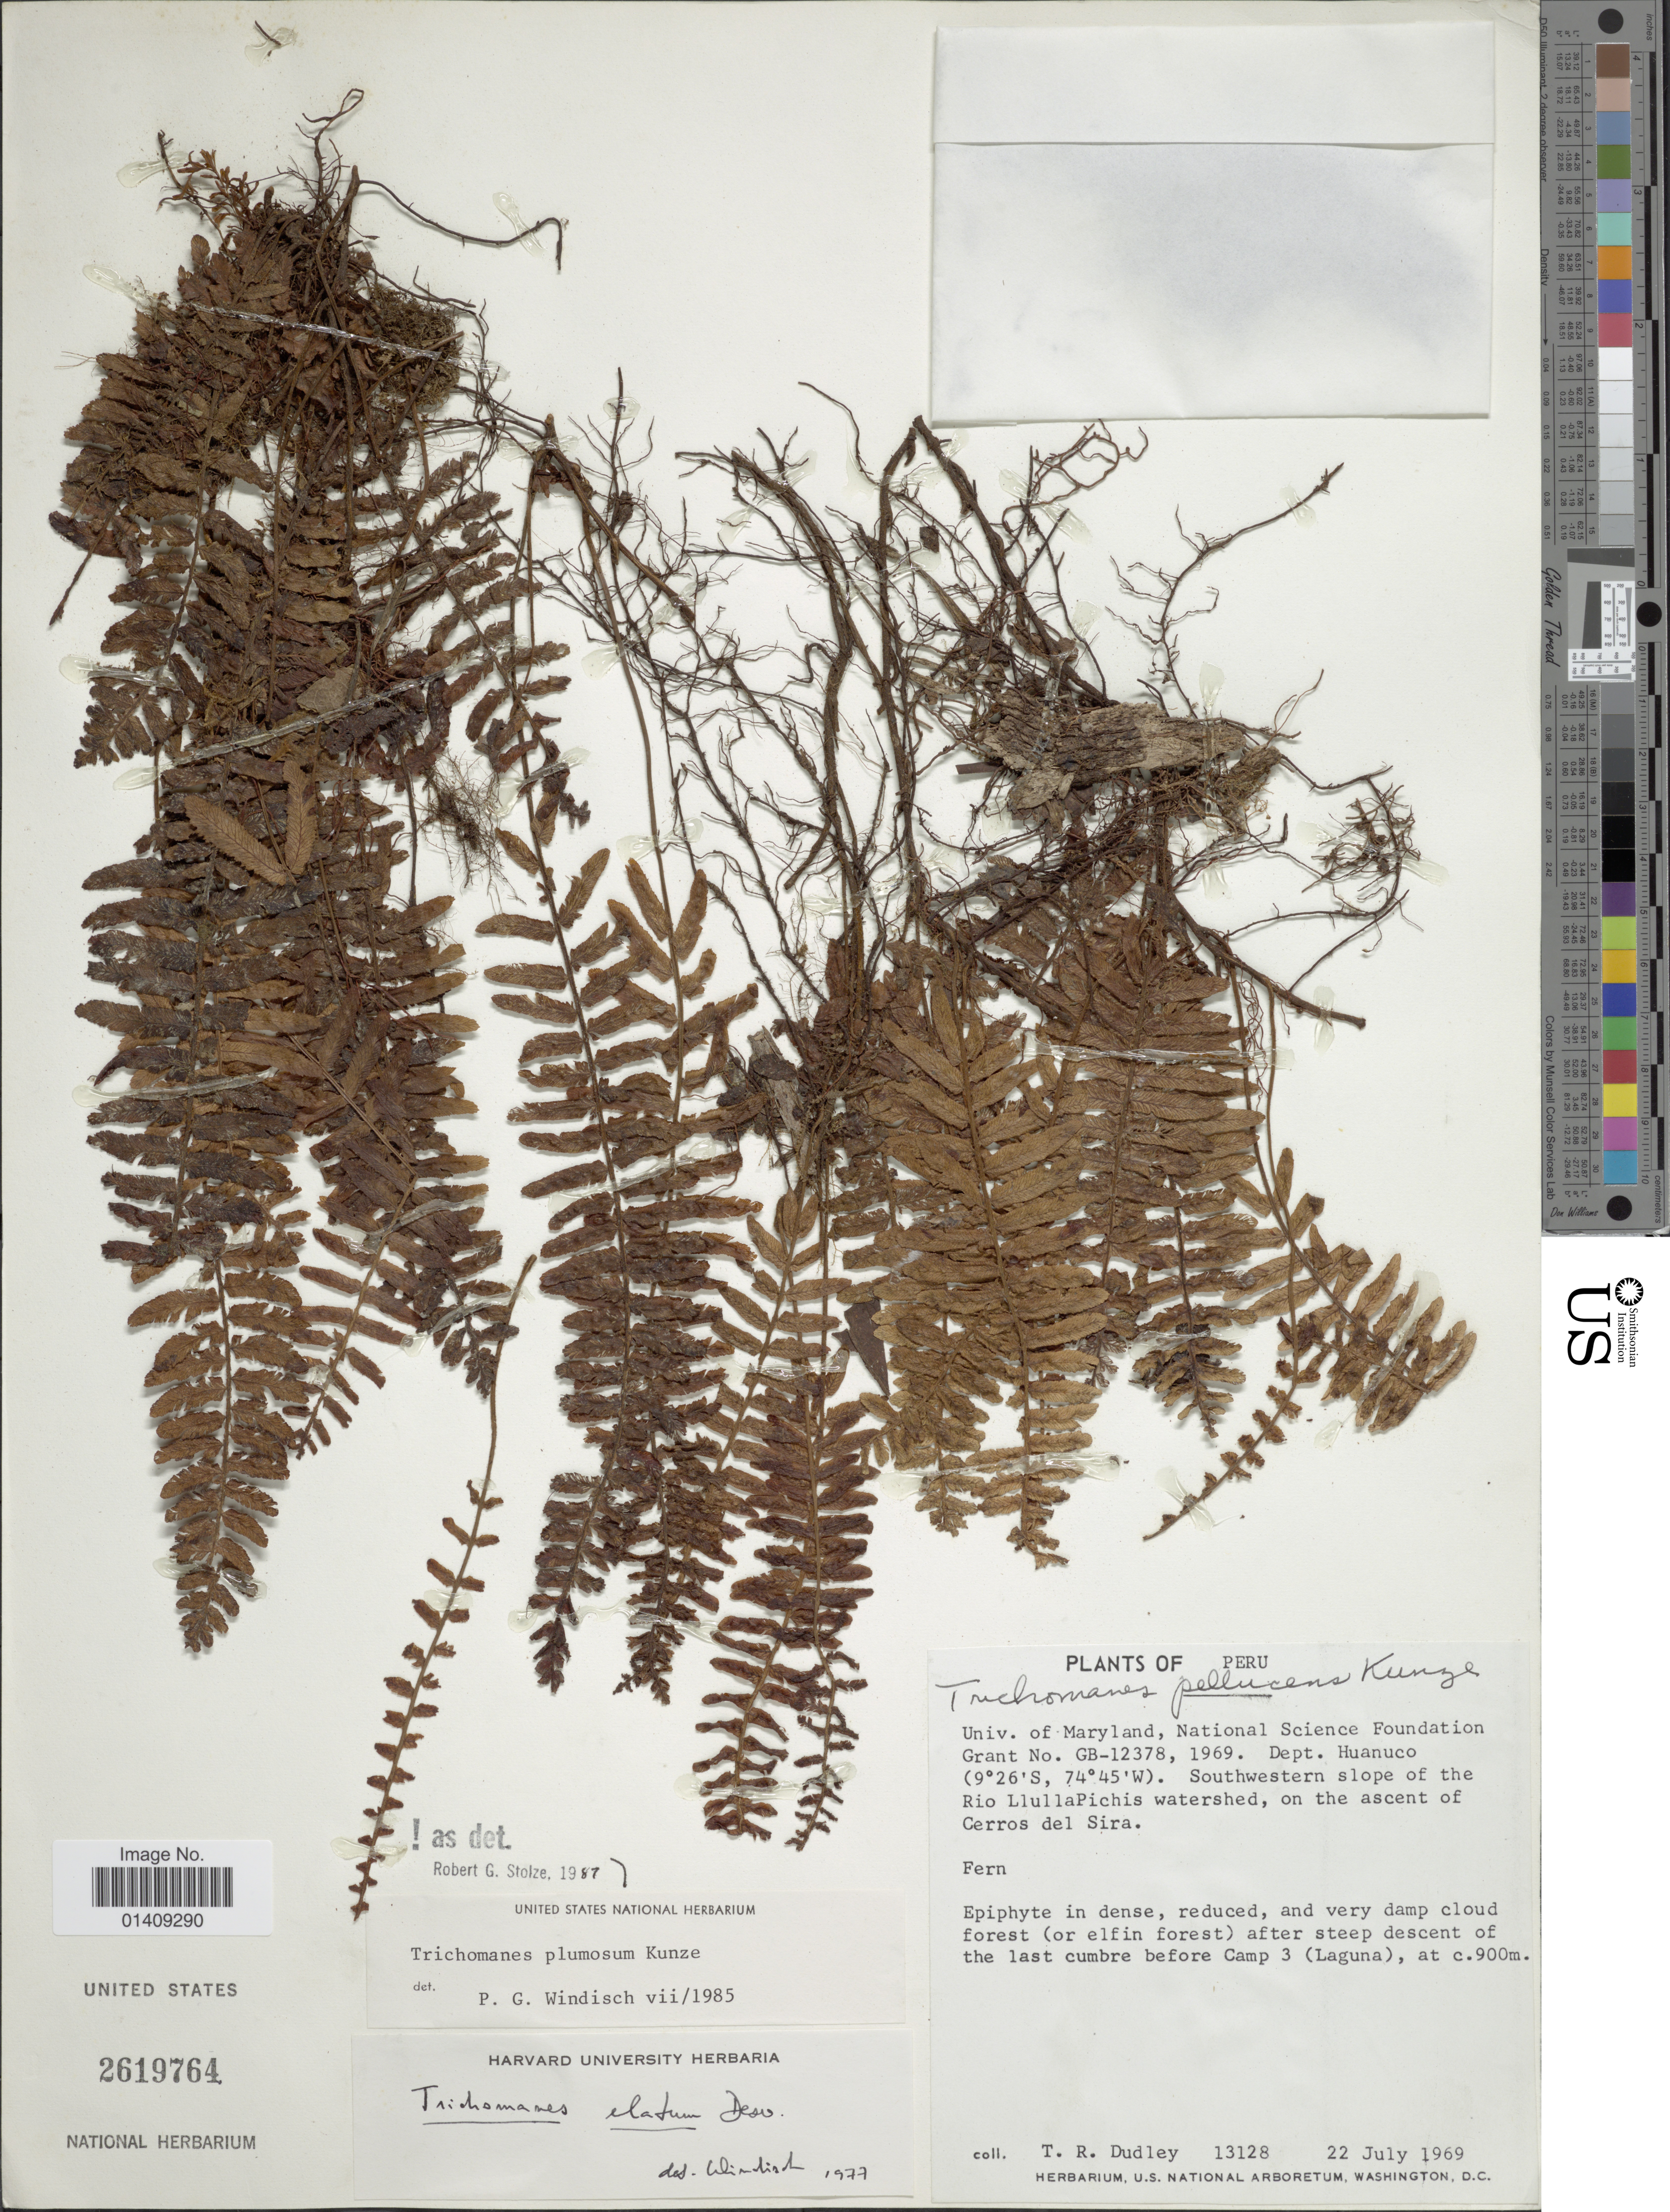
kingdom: Plantae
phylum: Tracheophyta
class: Polypodiopsida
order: Hymenophyllales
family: Hymenophyllaceae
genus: Trichomanes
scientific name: Trichomanes plumosum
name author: Kunze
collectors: T. R. Dudley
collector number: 13128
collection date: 1969-07-22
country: Peru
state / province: Huánuco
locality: Univ. of Maryland national Science Foundation Grant No. GB12378 1969. Dept. Huanuco southern slope of the Rio LlulaPichis watershed on the ascent of Cerros del Sira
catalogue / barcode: US 2619764